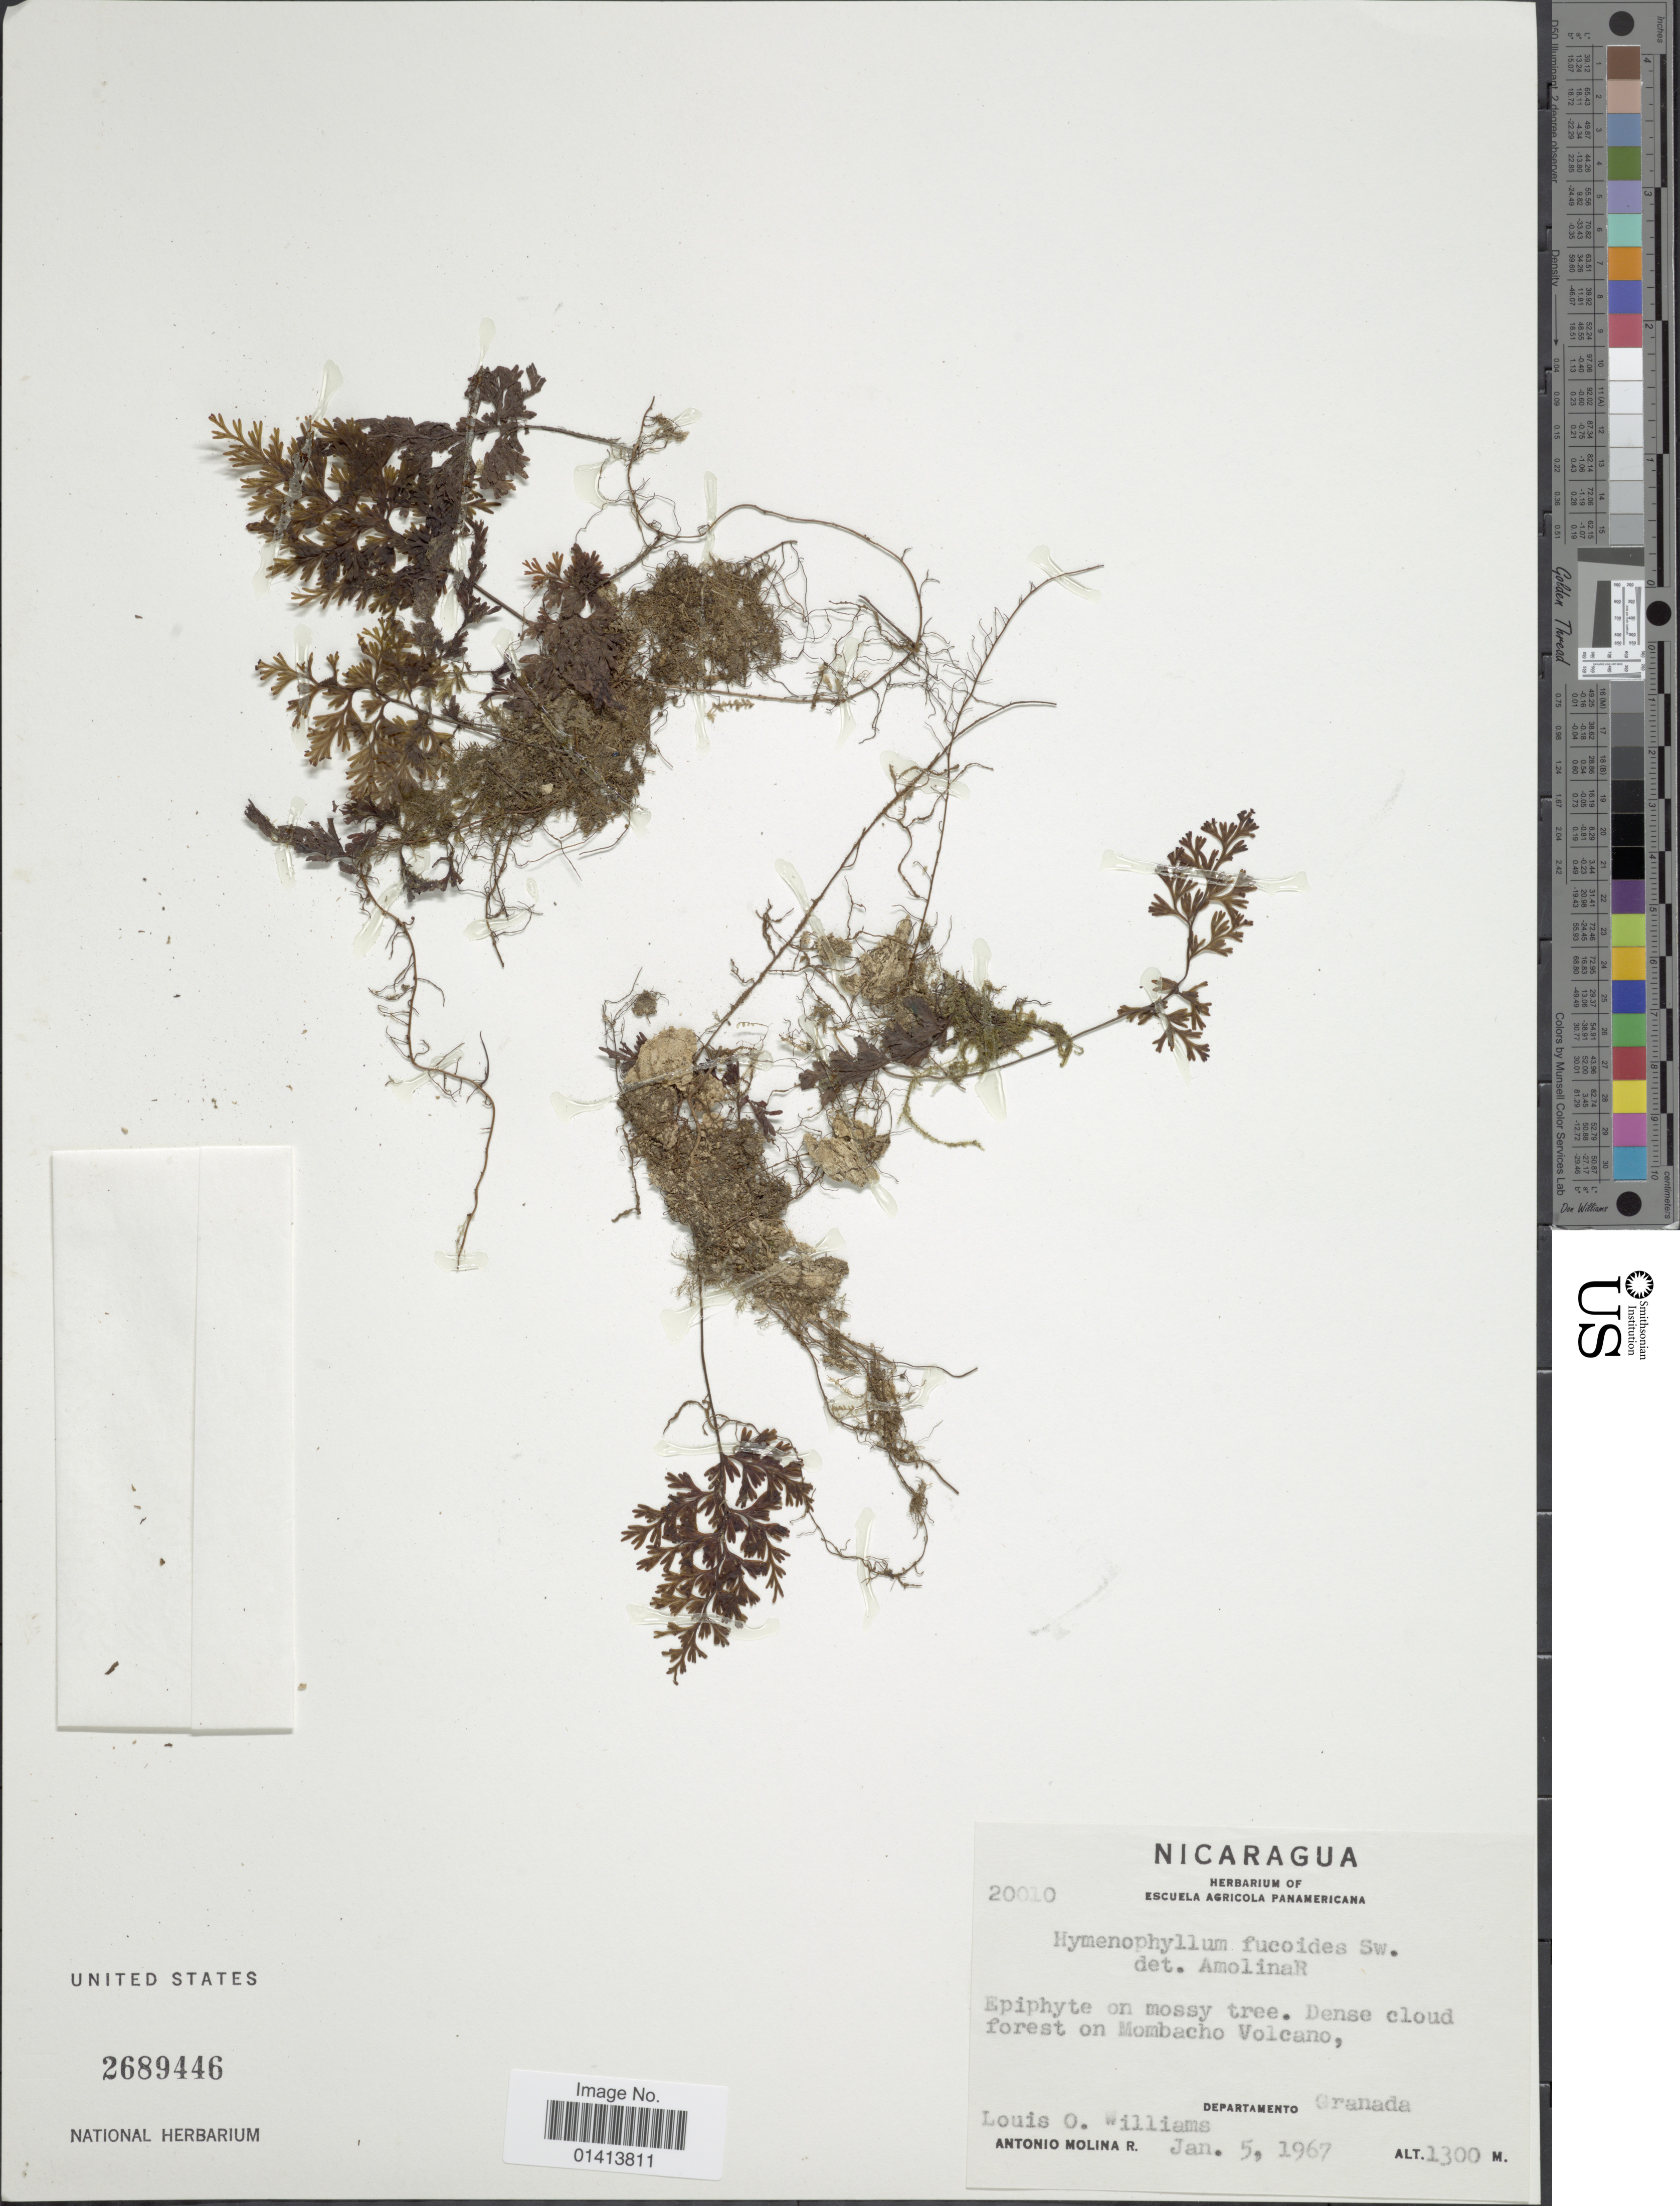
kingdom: Plantae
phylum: Tracheophyta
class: Polypodiopsida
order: Hymenophyllales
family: Hymenophyllaceae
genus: Hymenophyllum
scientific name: Hymenophyllum fucoides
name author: (Sw.) Sw.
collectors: L. O. Williams & A. Molina R.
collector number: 20010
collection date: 1967-01-05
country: Nicaragua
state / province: Granada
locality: Dense cloud forest on Mombacho Volcano, Departamento Granada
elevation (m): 1300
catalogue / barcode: US 2689446